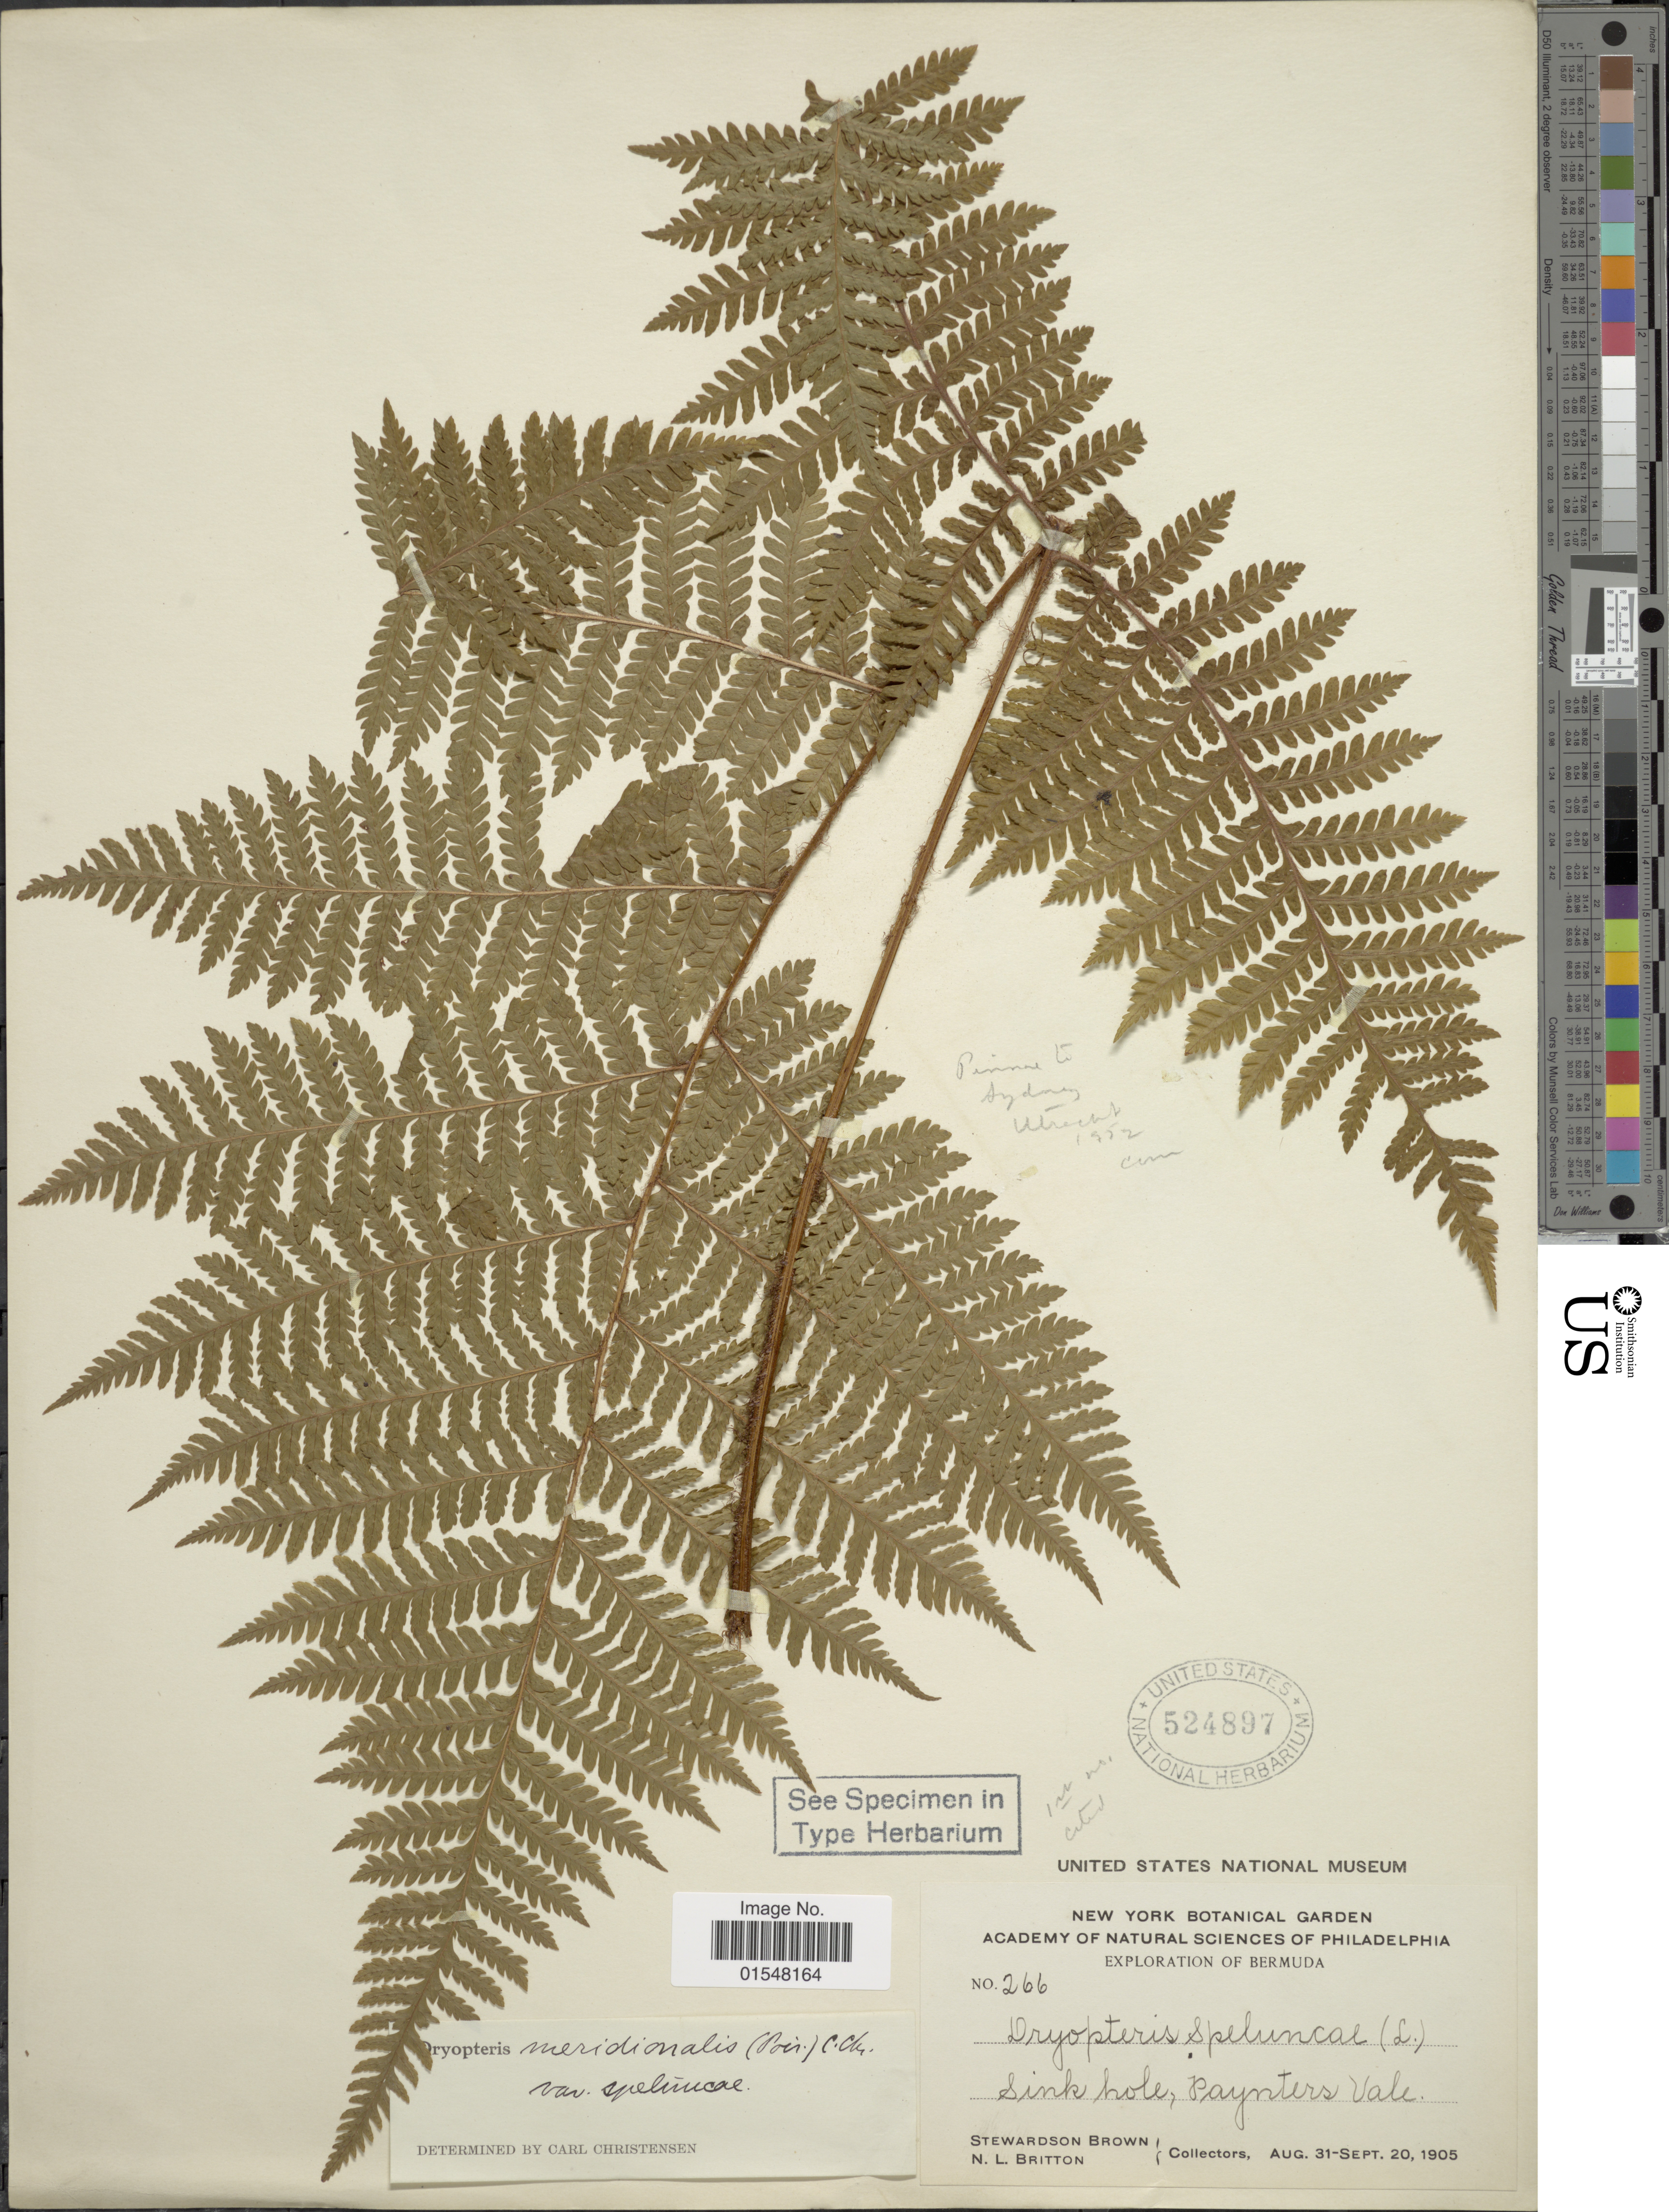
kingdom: Plantae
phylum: Tracheophyta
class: Polypodiopsida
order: Polypodiales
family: Dryopteridaceae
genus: Ctenitis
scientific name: Ctenitis meridionalis var. speluncae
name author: (C. Chr.) K.U. Kramer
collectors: S. Brown & N. Britton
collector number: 266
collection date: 1905-08-31/1905-09-20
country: Bermuda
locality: Sinke hole, Paynters Vale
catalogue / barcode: US 524897